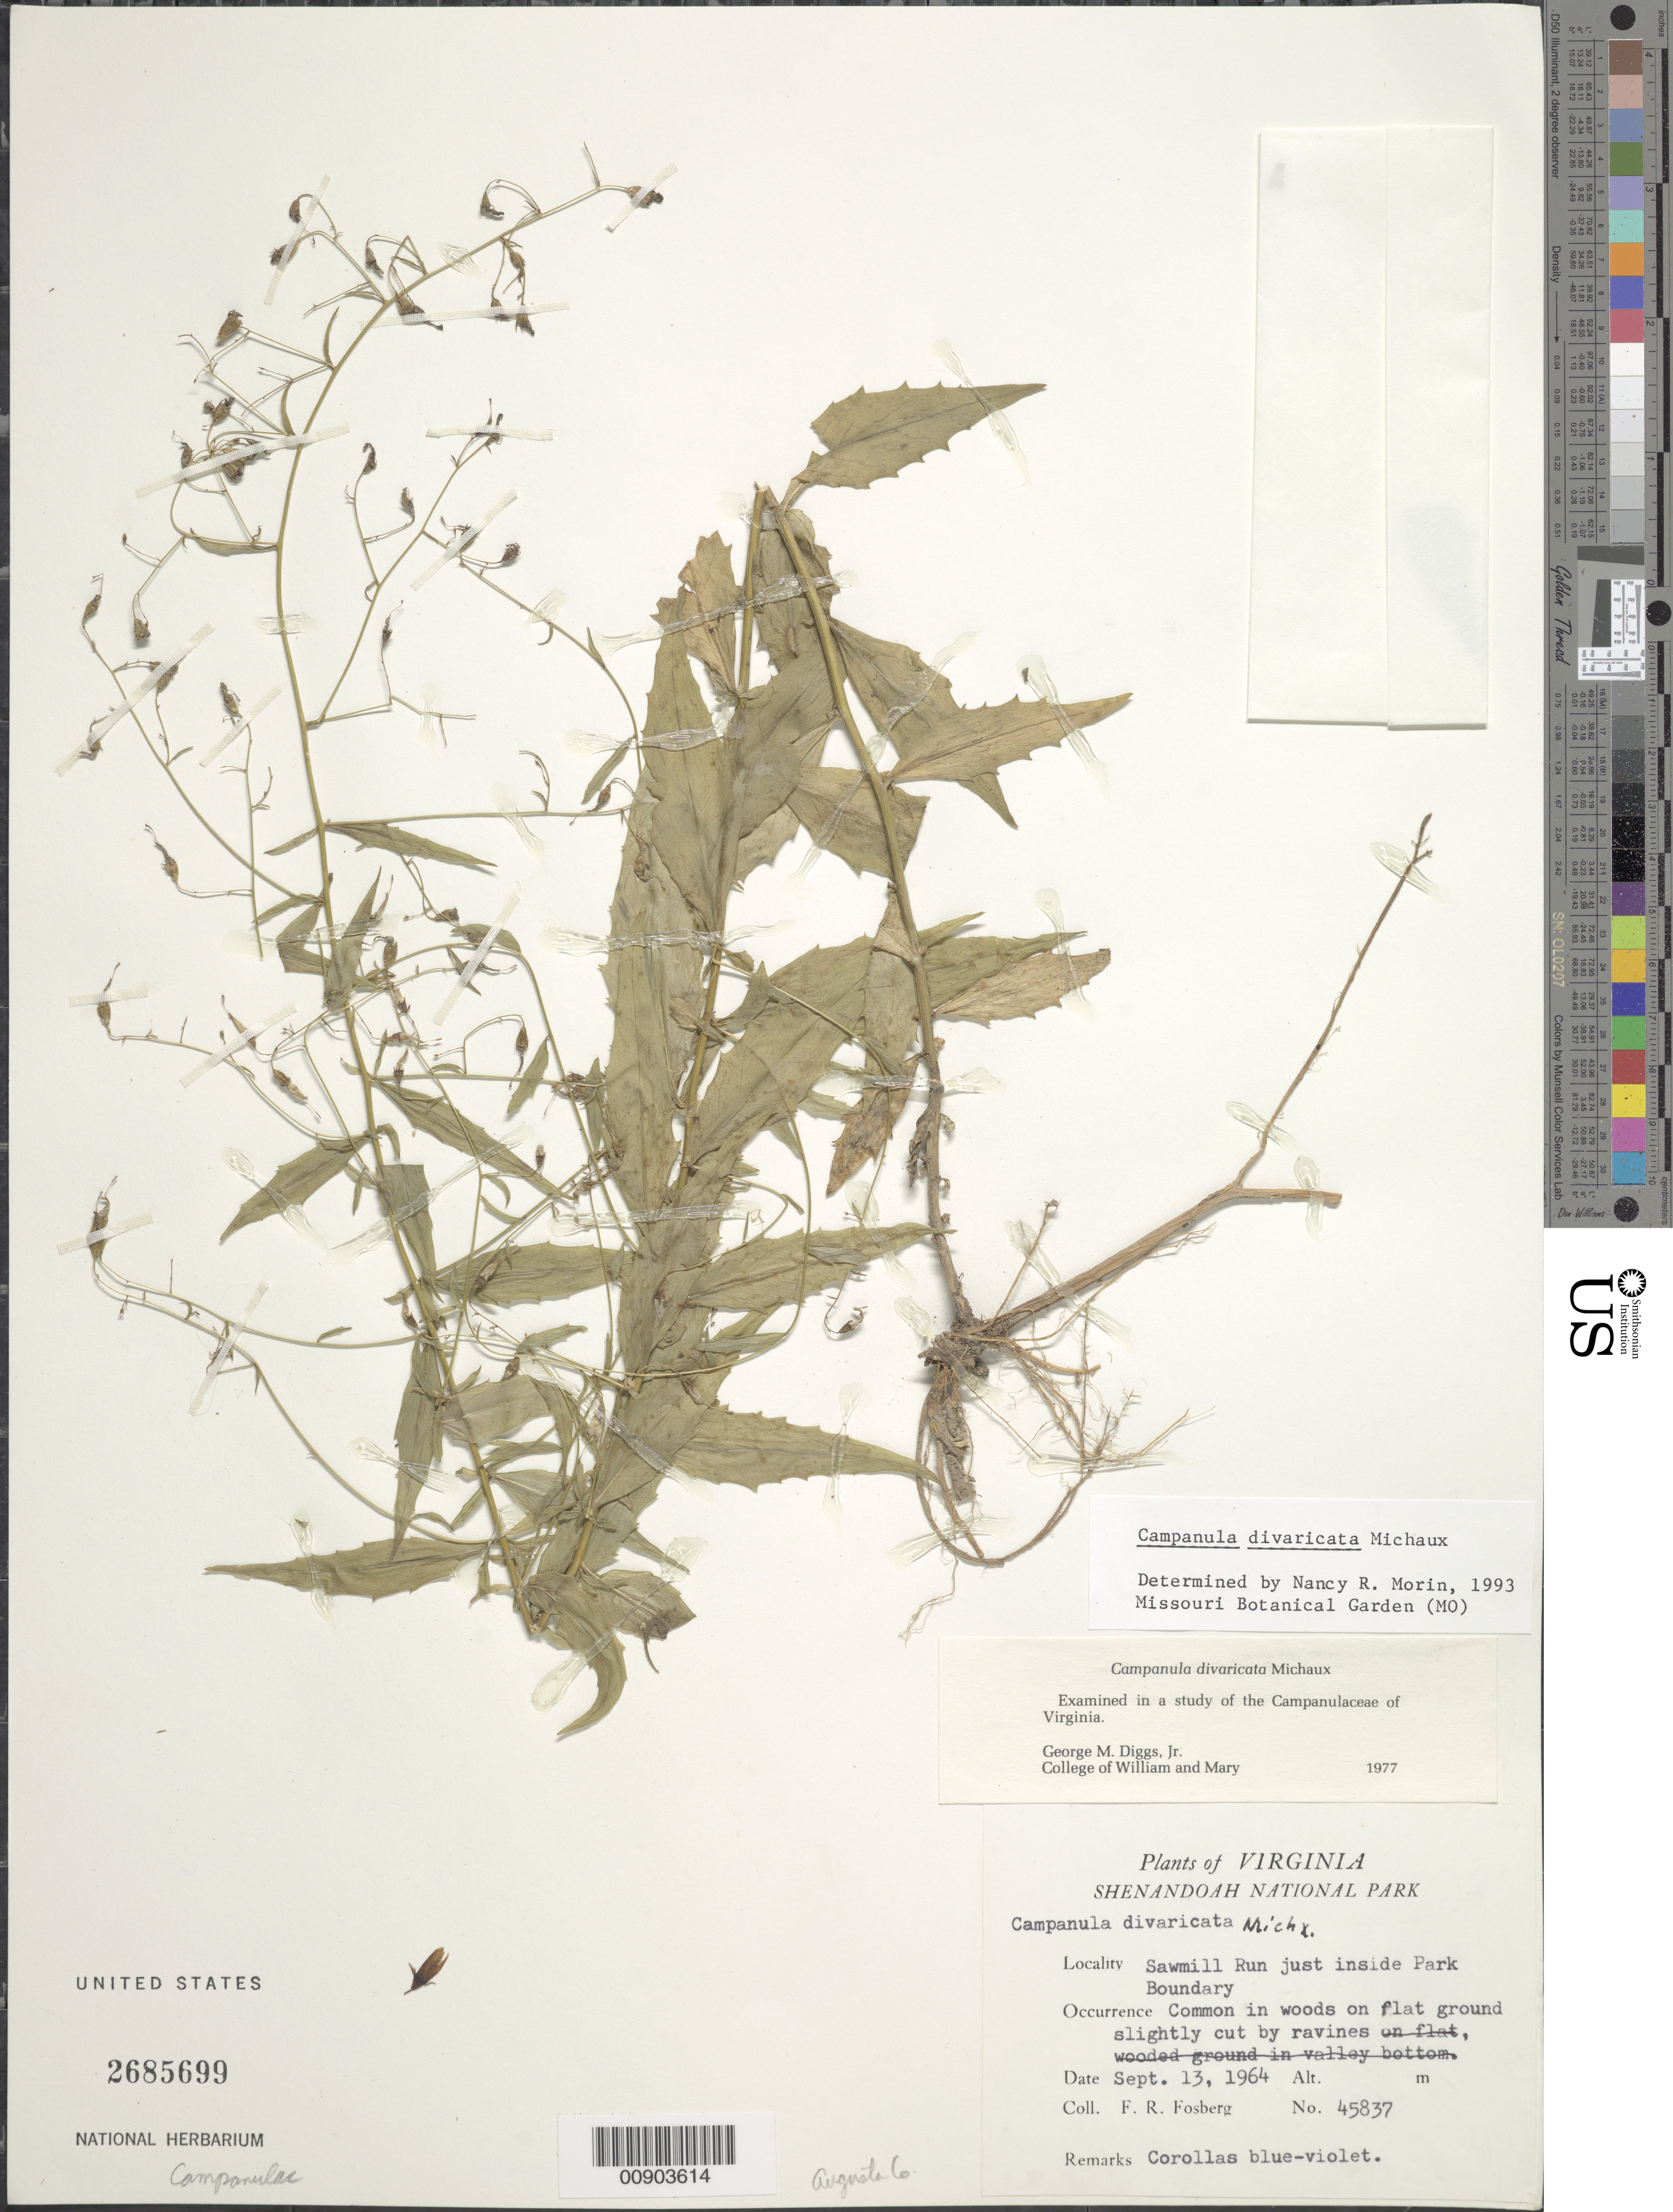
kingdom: Plantae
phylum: Tracheophyta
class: Magnoliopsida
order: Asterales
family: Campanulaceae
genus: Campanula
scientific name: Campanula divaricata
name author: Michx.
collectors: F. R. Fosberg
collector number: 45837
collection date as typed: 13 Sep 1964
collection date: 1964-09-13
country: United States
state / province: Virginia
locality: Shenandoah National Park, Sawmill Run just inside Park Boundary.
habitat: Common on woods on flat ground slightly cut by ravines.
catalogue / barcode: US 2685699